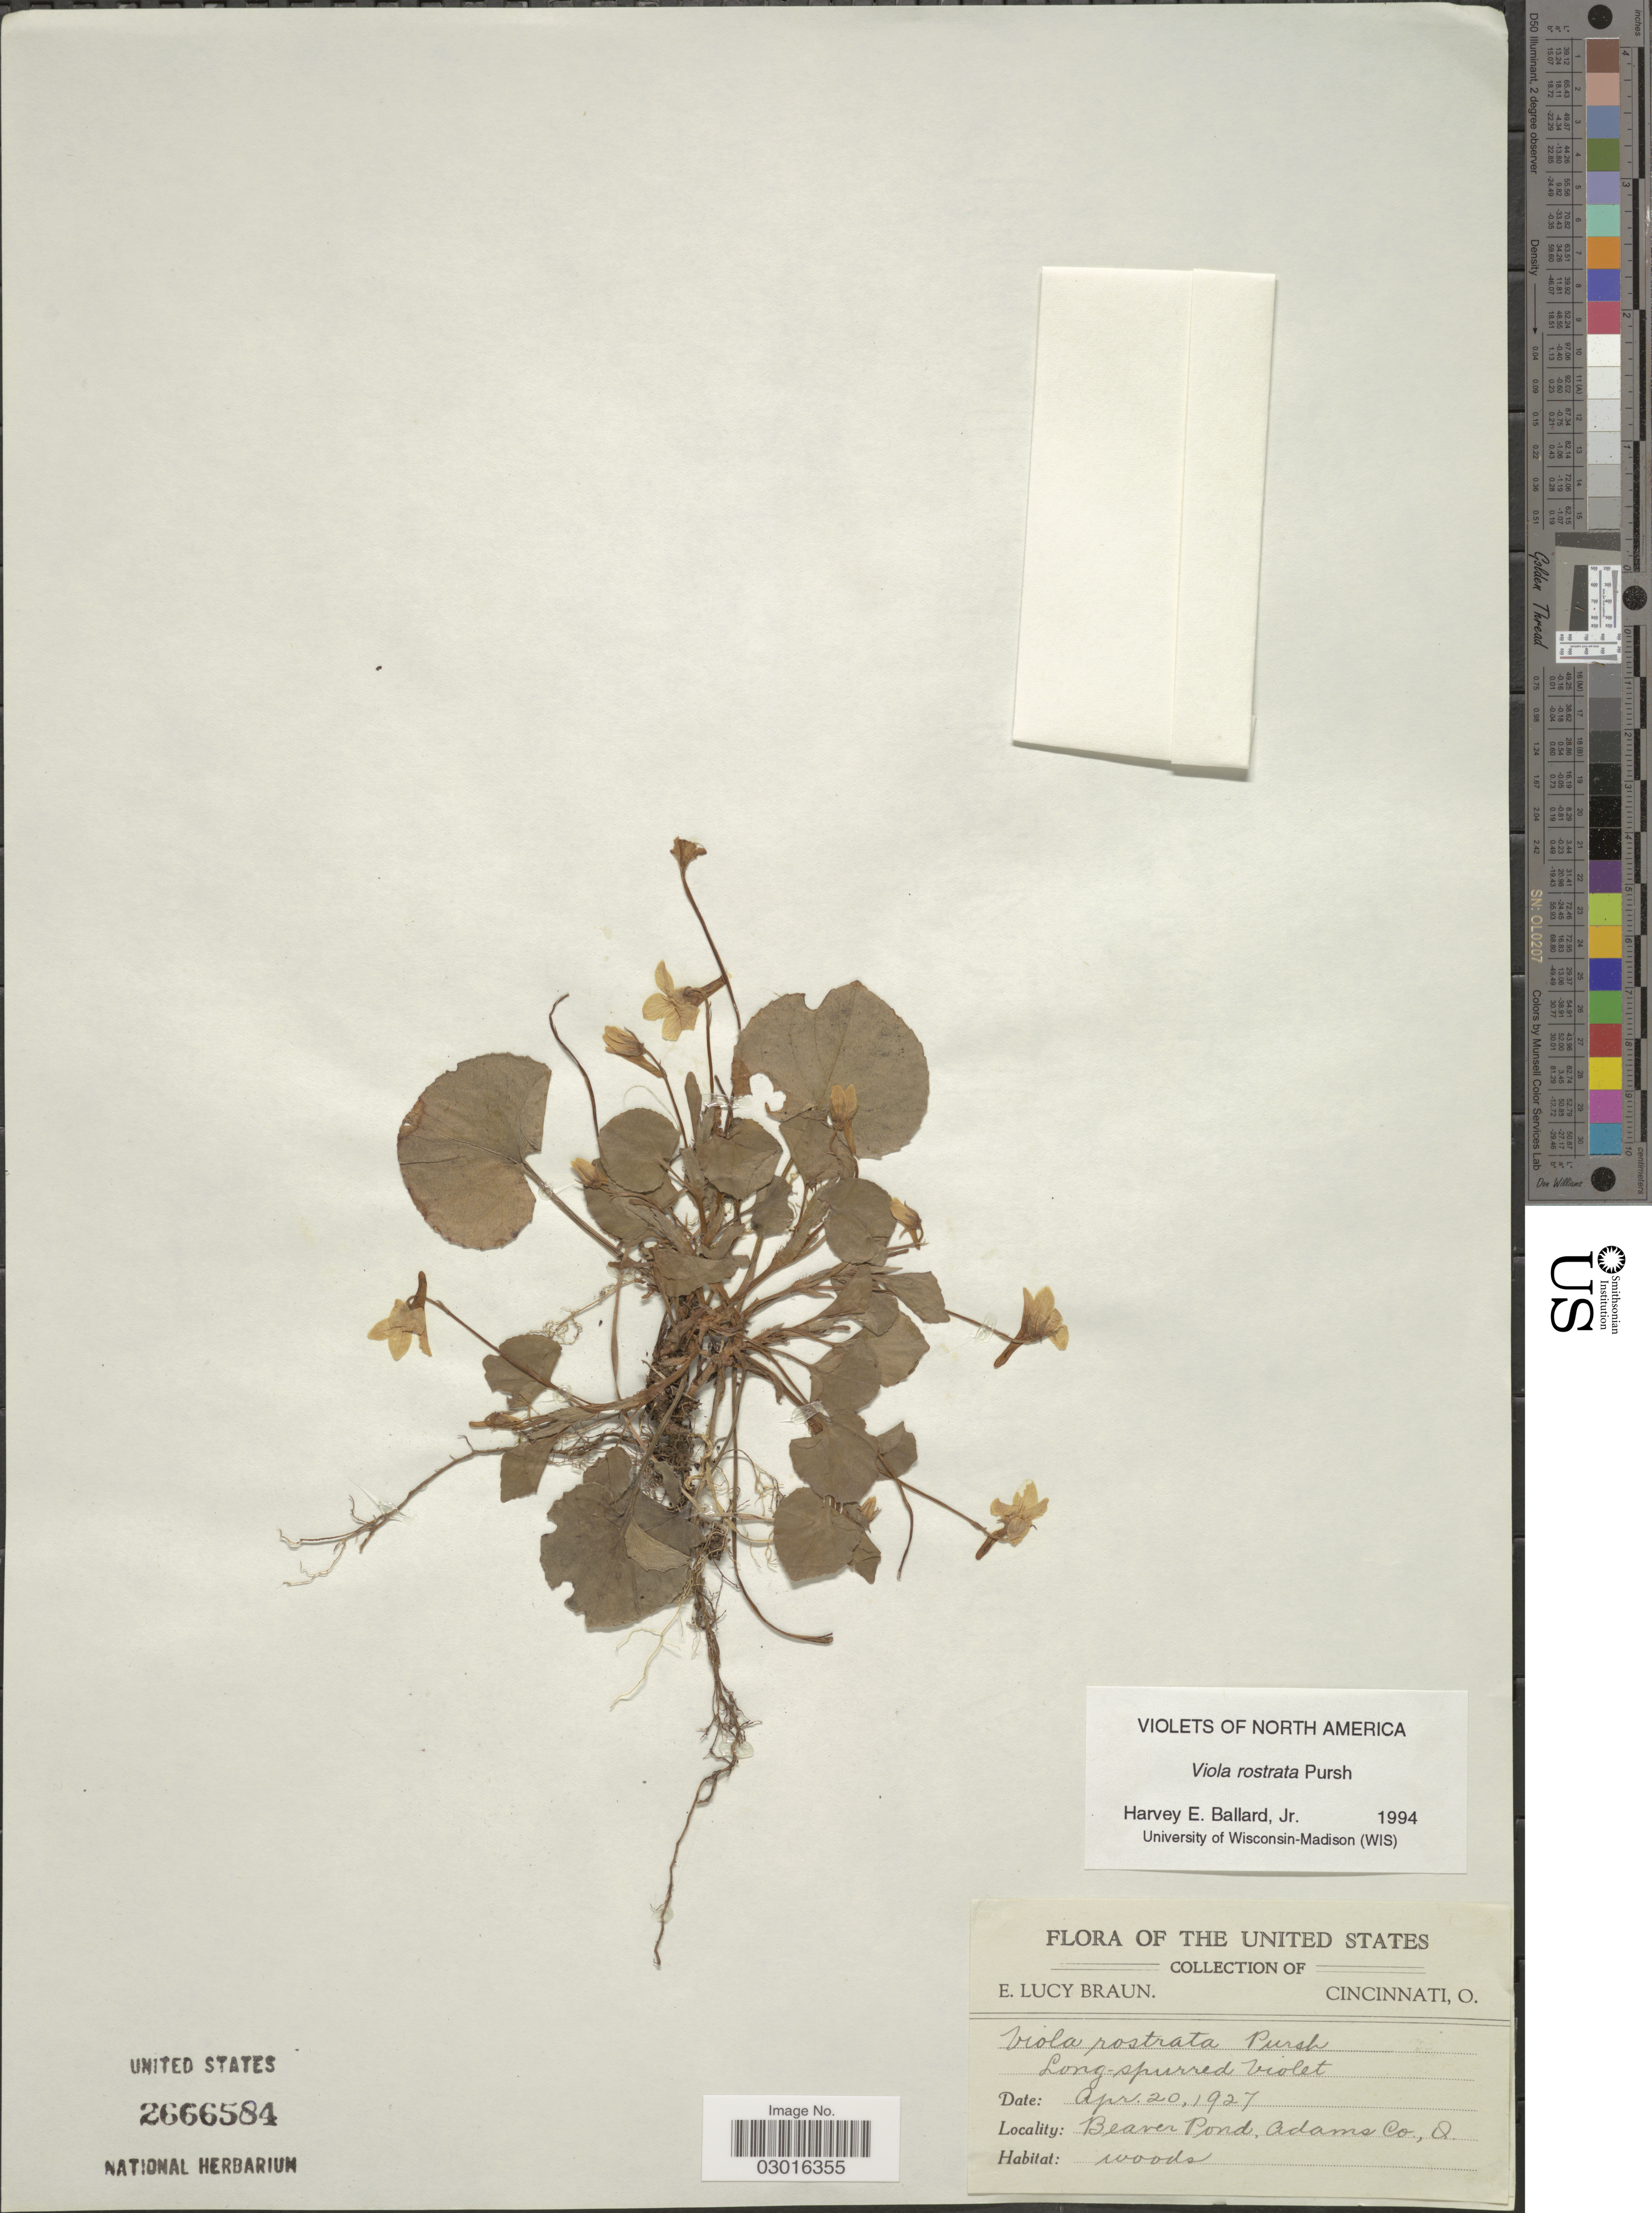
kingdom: Plantae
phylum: Tracheophyta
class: Magnoliopsida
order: Malpighiales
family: Violaceae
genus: Viola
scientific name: Viola rostrata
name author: Pursh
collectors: E. L. Braun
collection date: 1927-04-20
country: United States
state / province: Ohio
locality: Beaver Pond, Adams Co., O.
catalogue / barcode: US 2666584